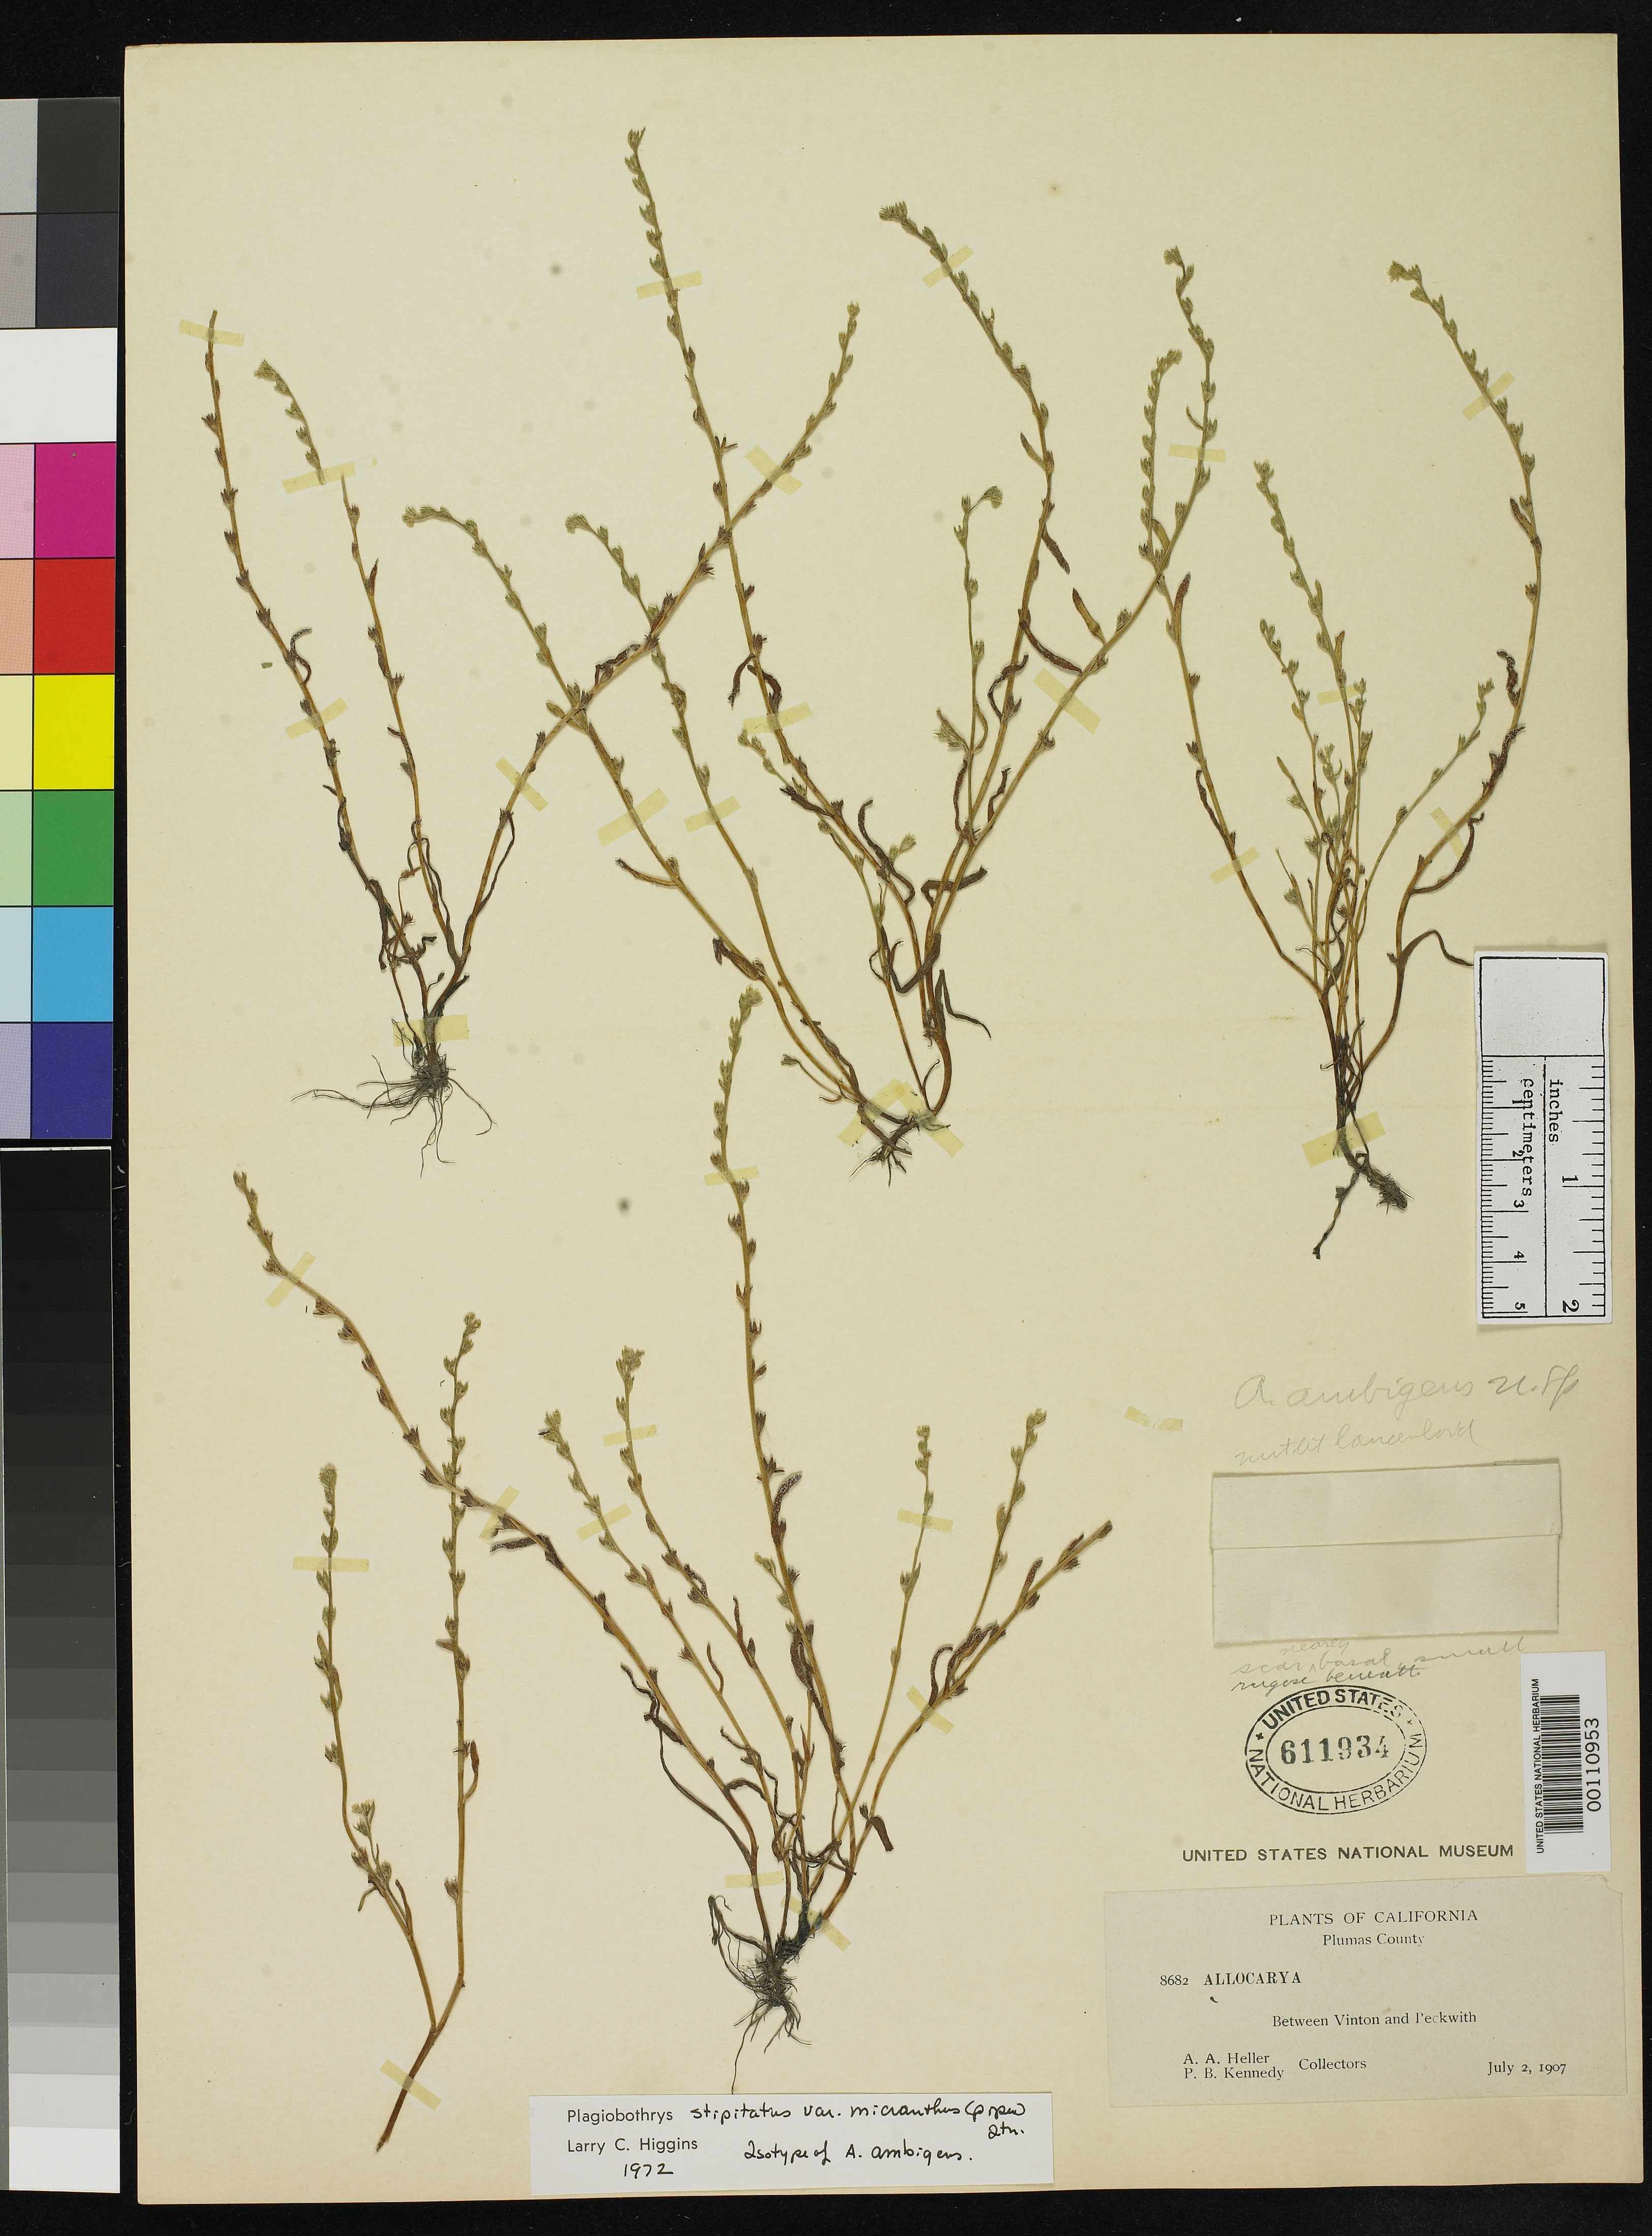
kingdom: Plantae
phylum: Tracheophyta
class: Magnoliopsida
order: Boraginales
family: Boraginaceae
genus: Allocarya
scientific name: Allocarya ambigens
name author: Piper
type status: Isotype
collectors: A. A. Heller & P. B. Kennedy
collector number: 8682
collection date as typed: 02 Jul 1907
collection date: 1907-07-02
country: United States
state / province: California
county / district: Plumas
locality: Between Vinton & Beckwith.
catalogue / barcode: US 611934